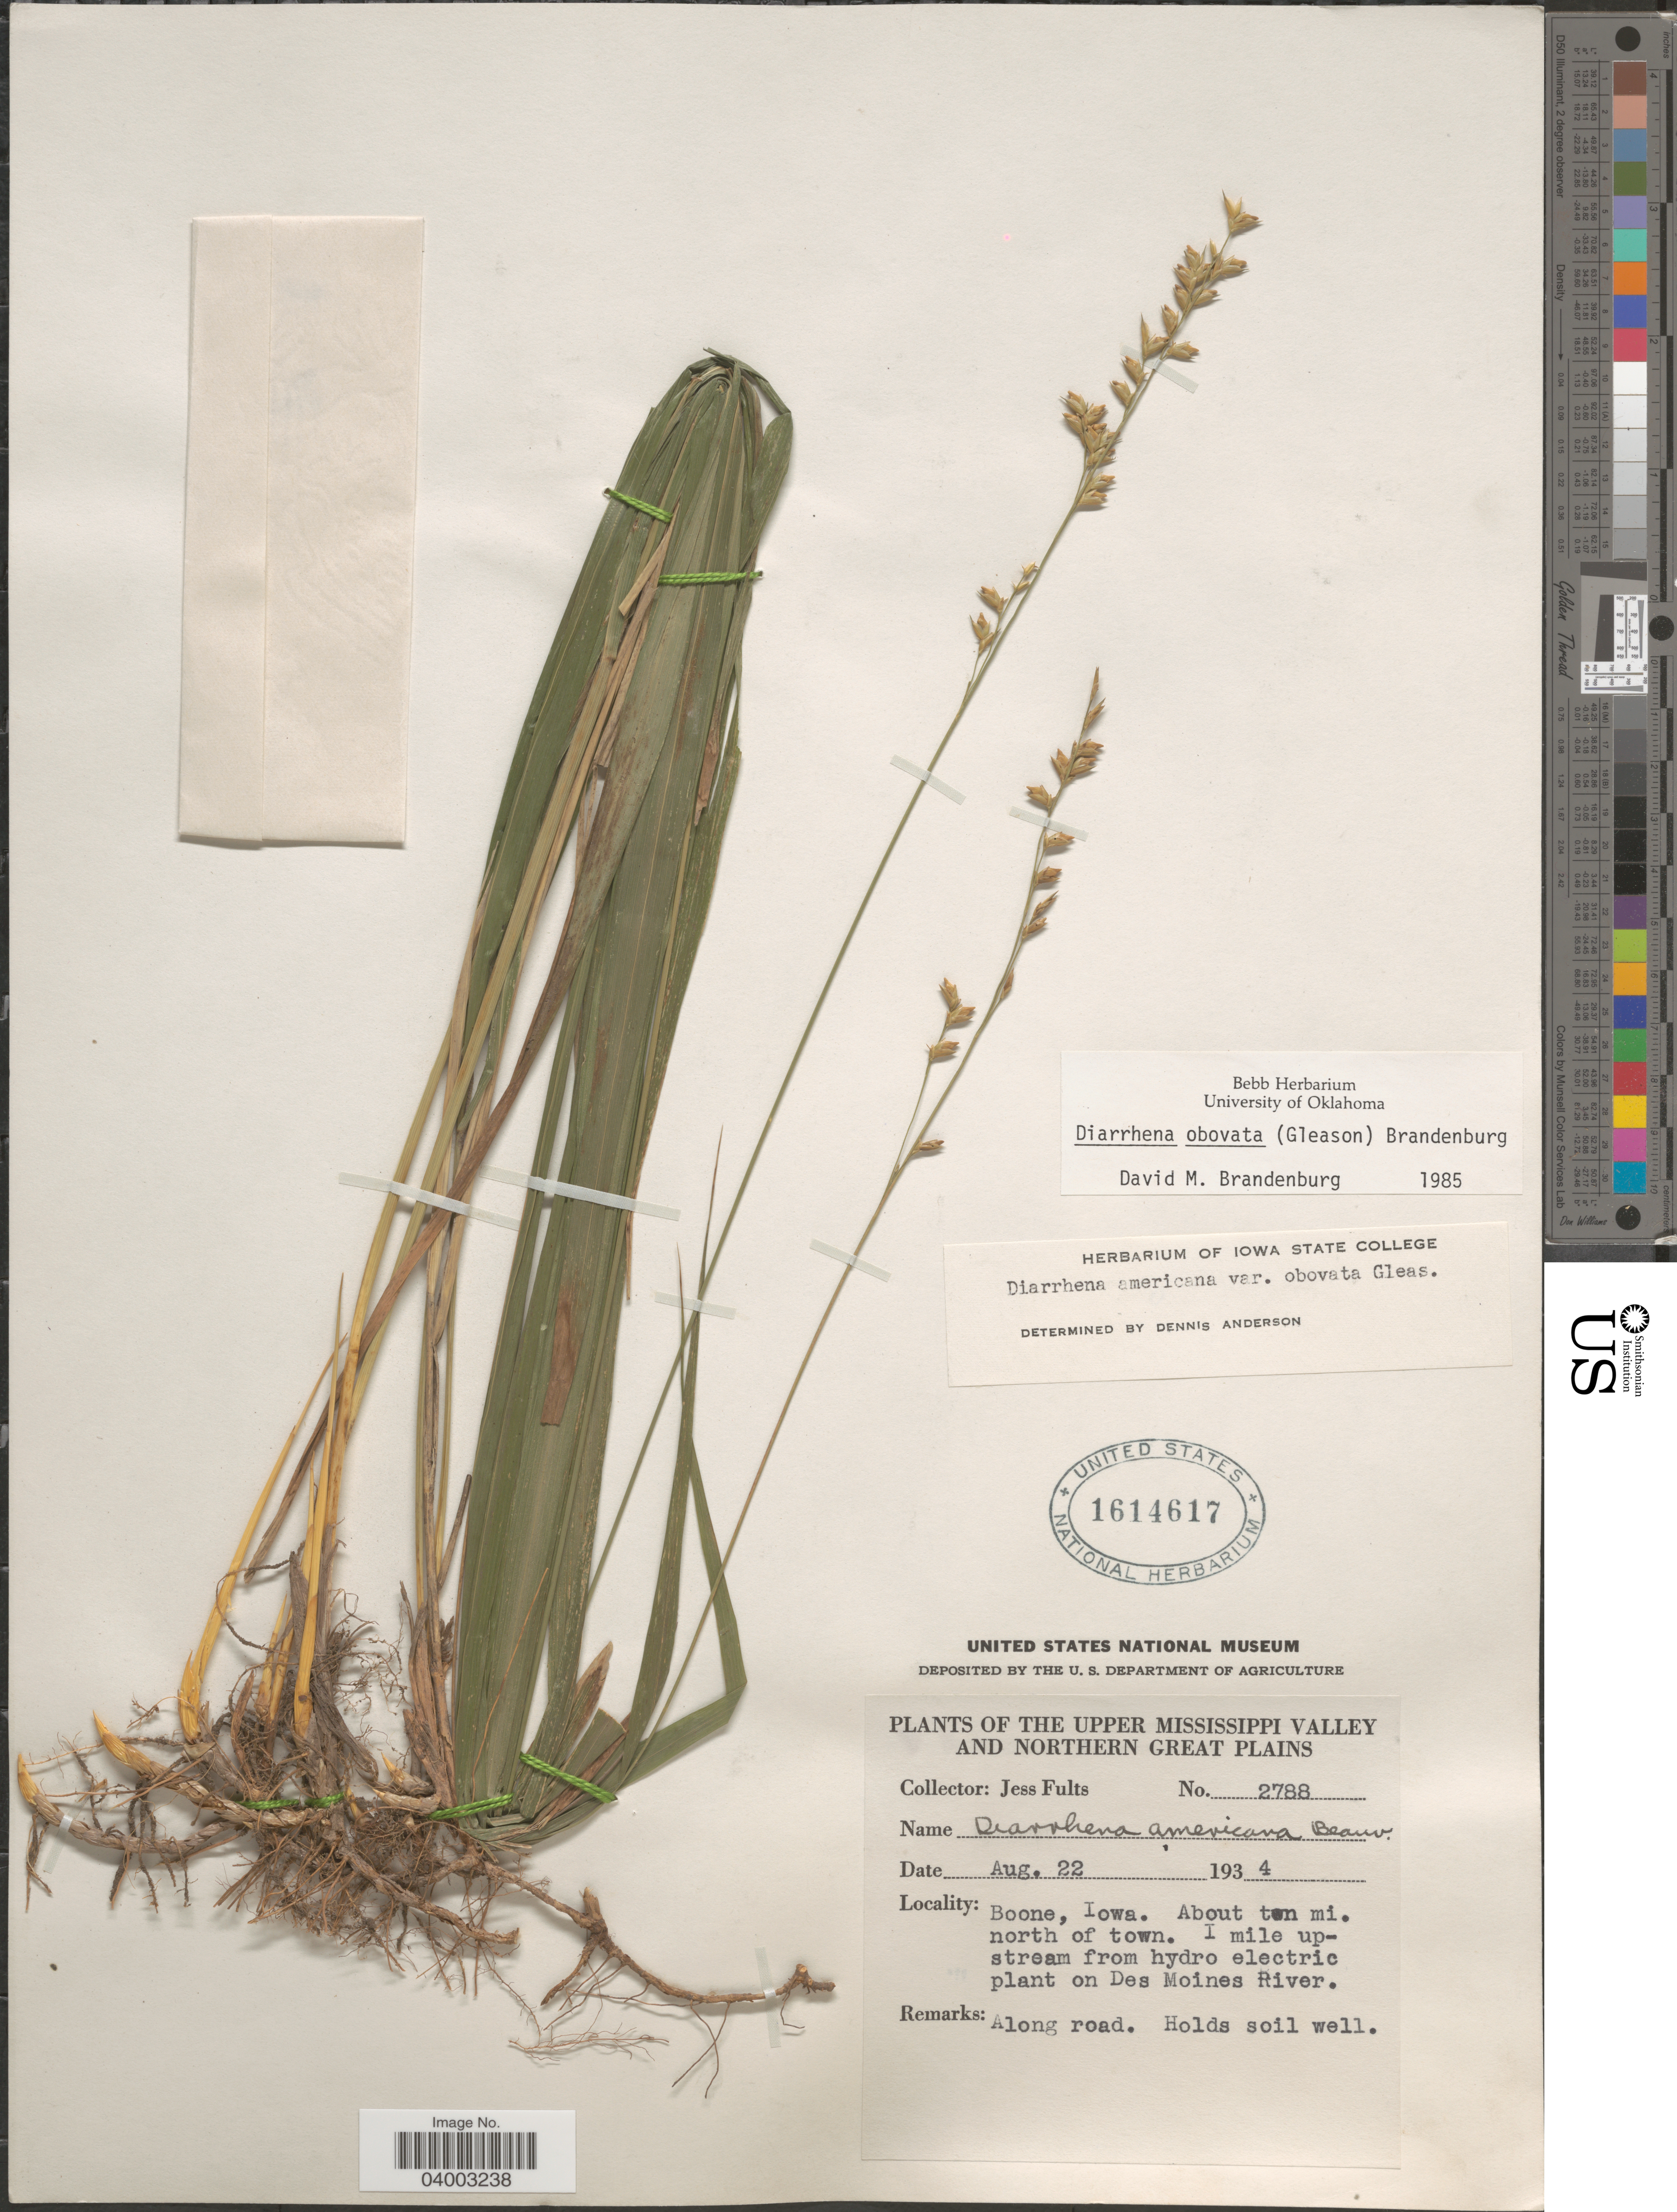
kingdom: Plantae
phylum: Tracheophyta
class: Liliopsida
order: Poales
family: Poaceae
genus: Diarrhena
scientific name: Diarrhena obovata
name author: (Gleason) Brandenburg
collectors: J. Fults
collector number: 2788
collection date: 1934-08-22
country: United States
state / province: Iowa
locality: The Upper Mississippi Valley and Northern Great Plains. Boone, About ten mi. north of town. I mile upstream from hydro electric plant on Des Moines River.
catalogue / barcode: US 1614617